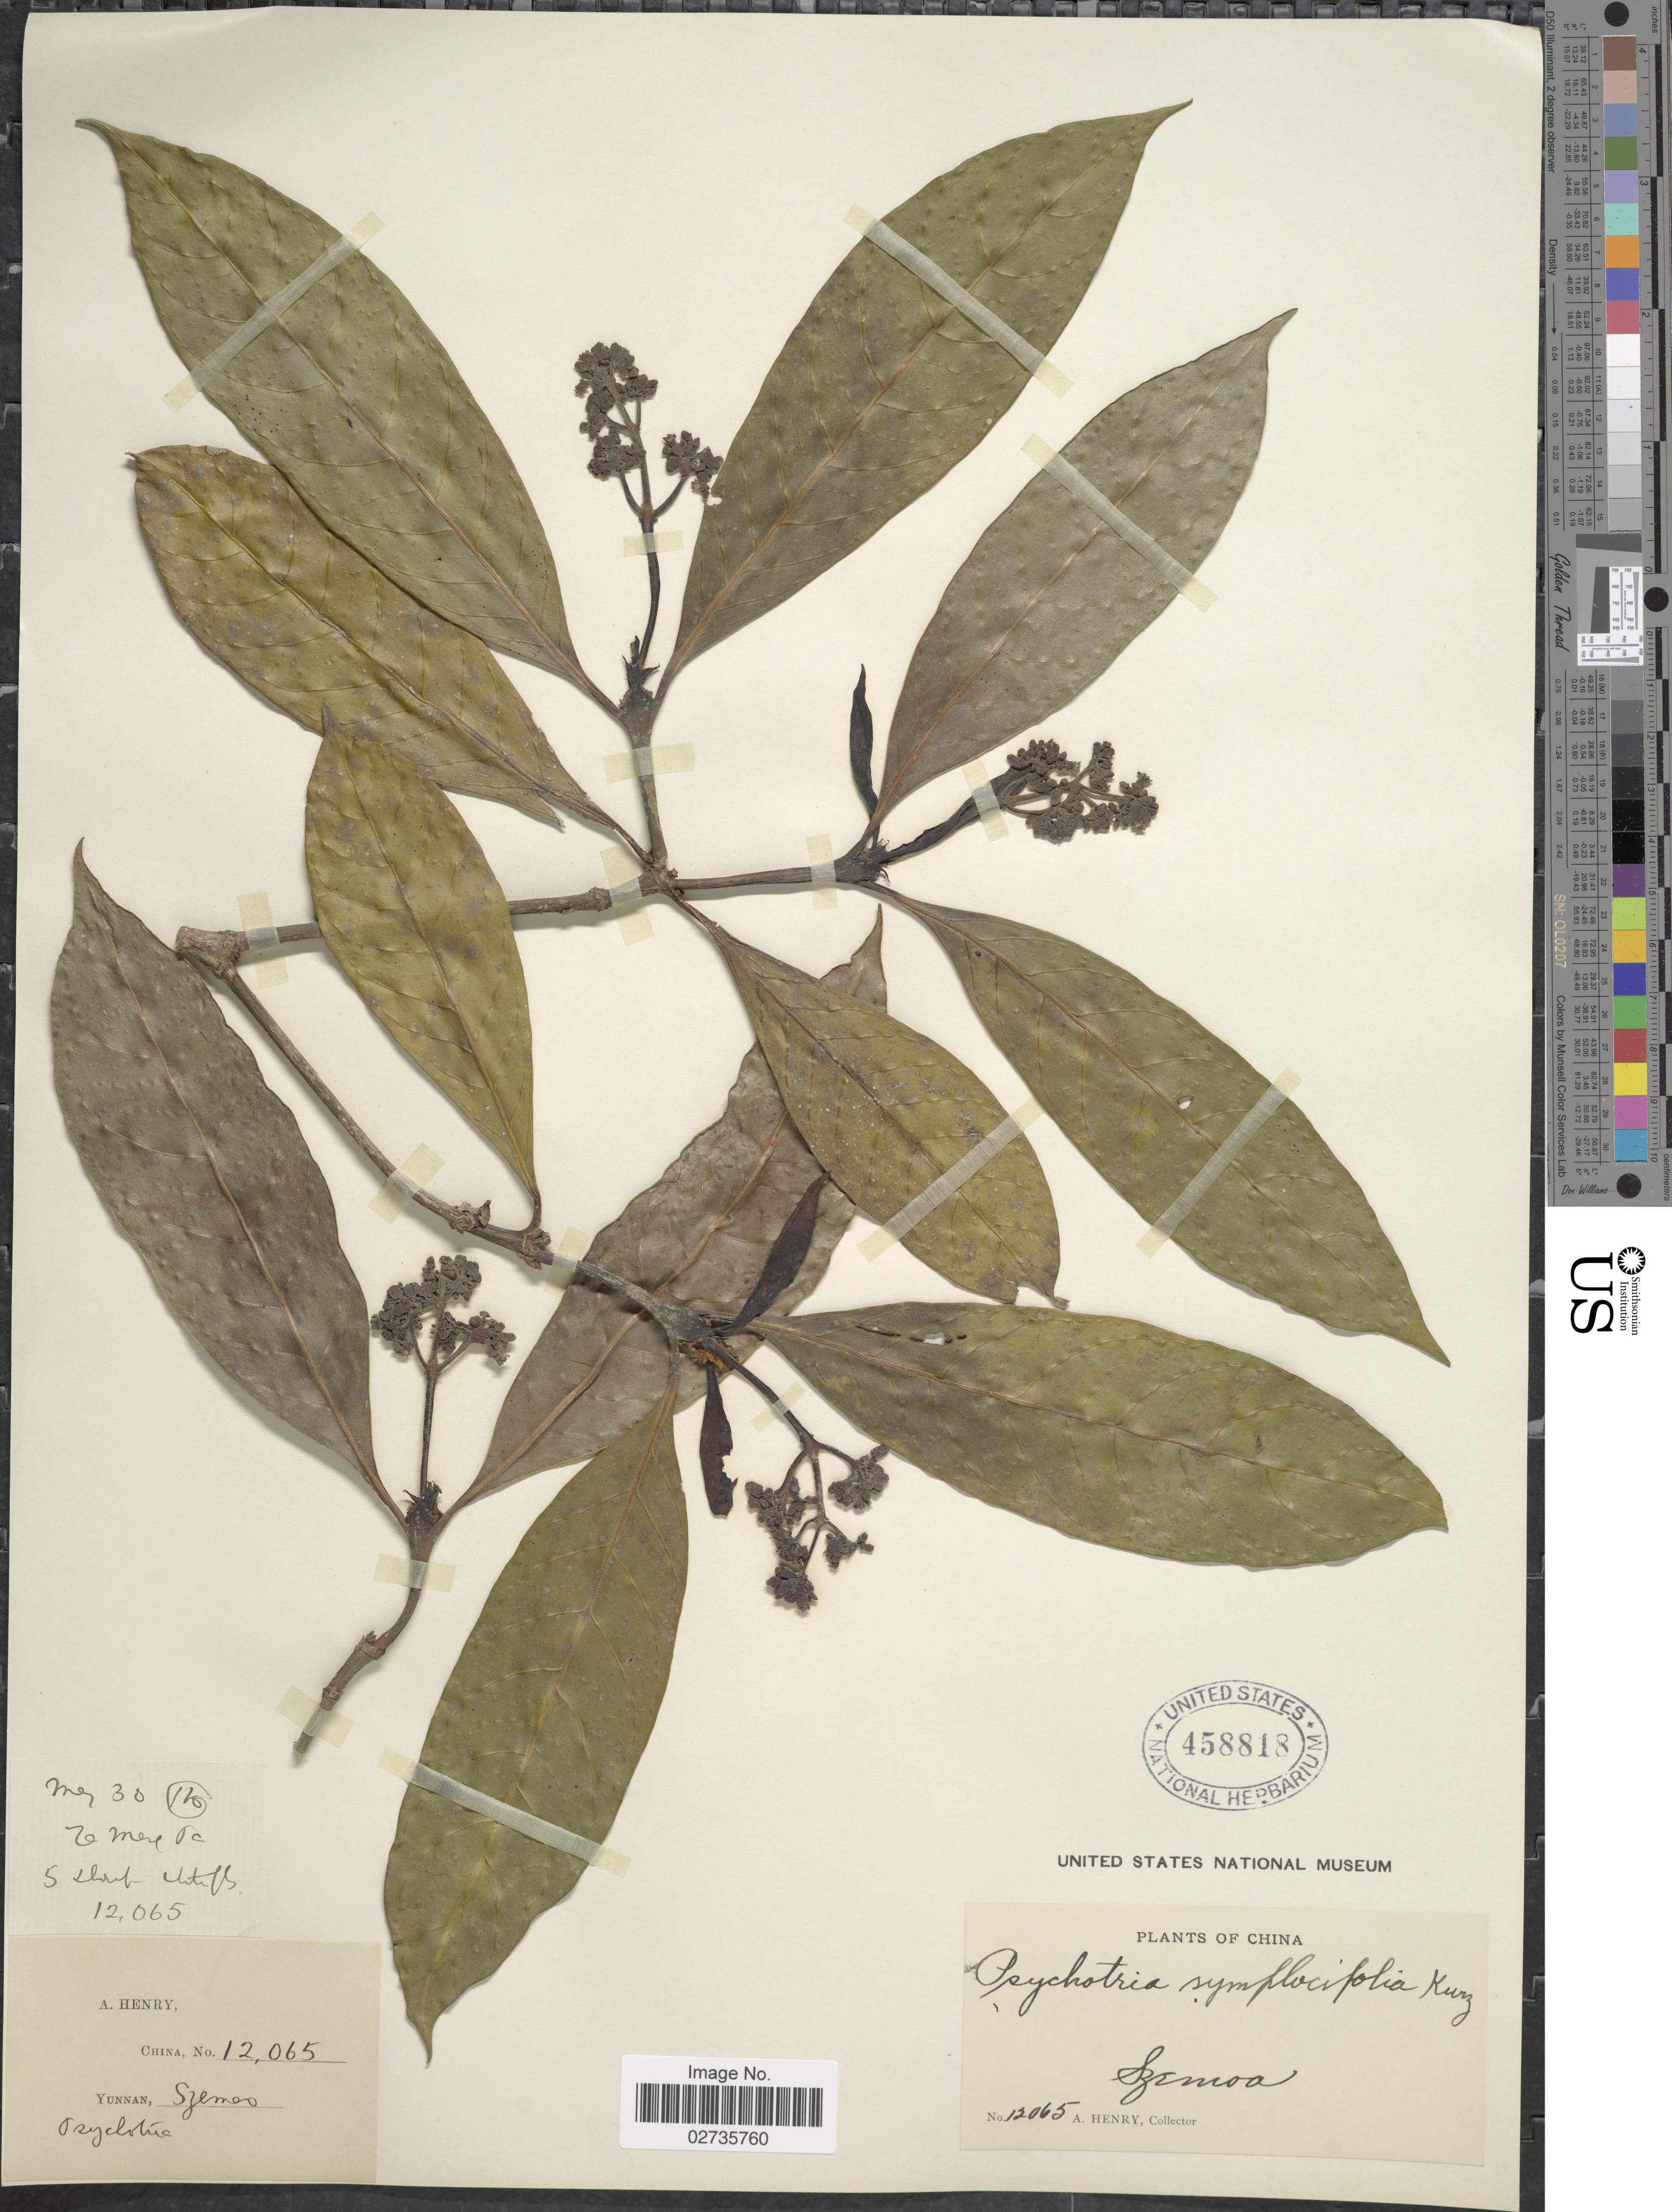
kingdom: Plantae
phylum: Tracheophyta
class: Magnoliopsida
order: Gentianales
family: Rubiaceae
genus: Psychotria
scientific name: Psychotria symplocifolia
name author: Kurz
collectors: A. Henry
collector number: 12065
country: China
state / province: Yunnan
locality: Szemoa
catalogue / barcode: US 458818